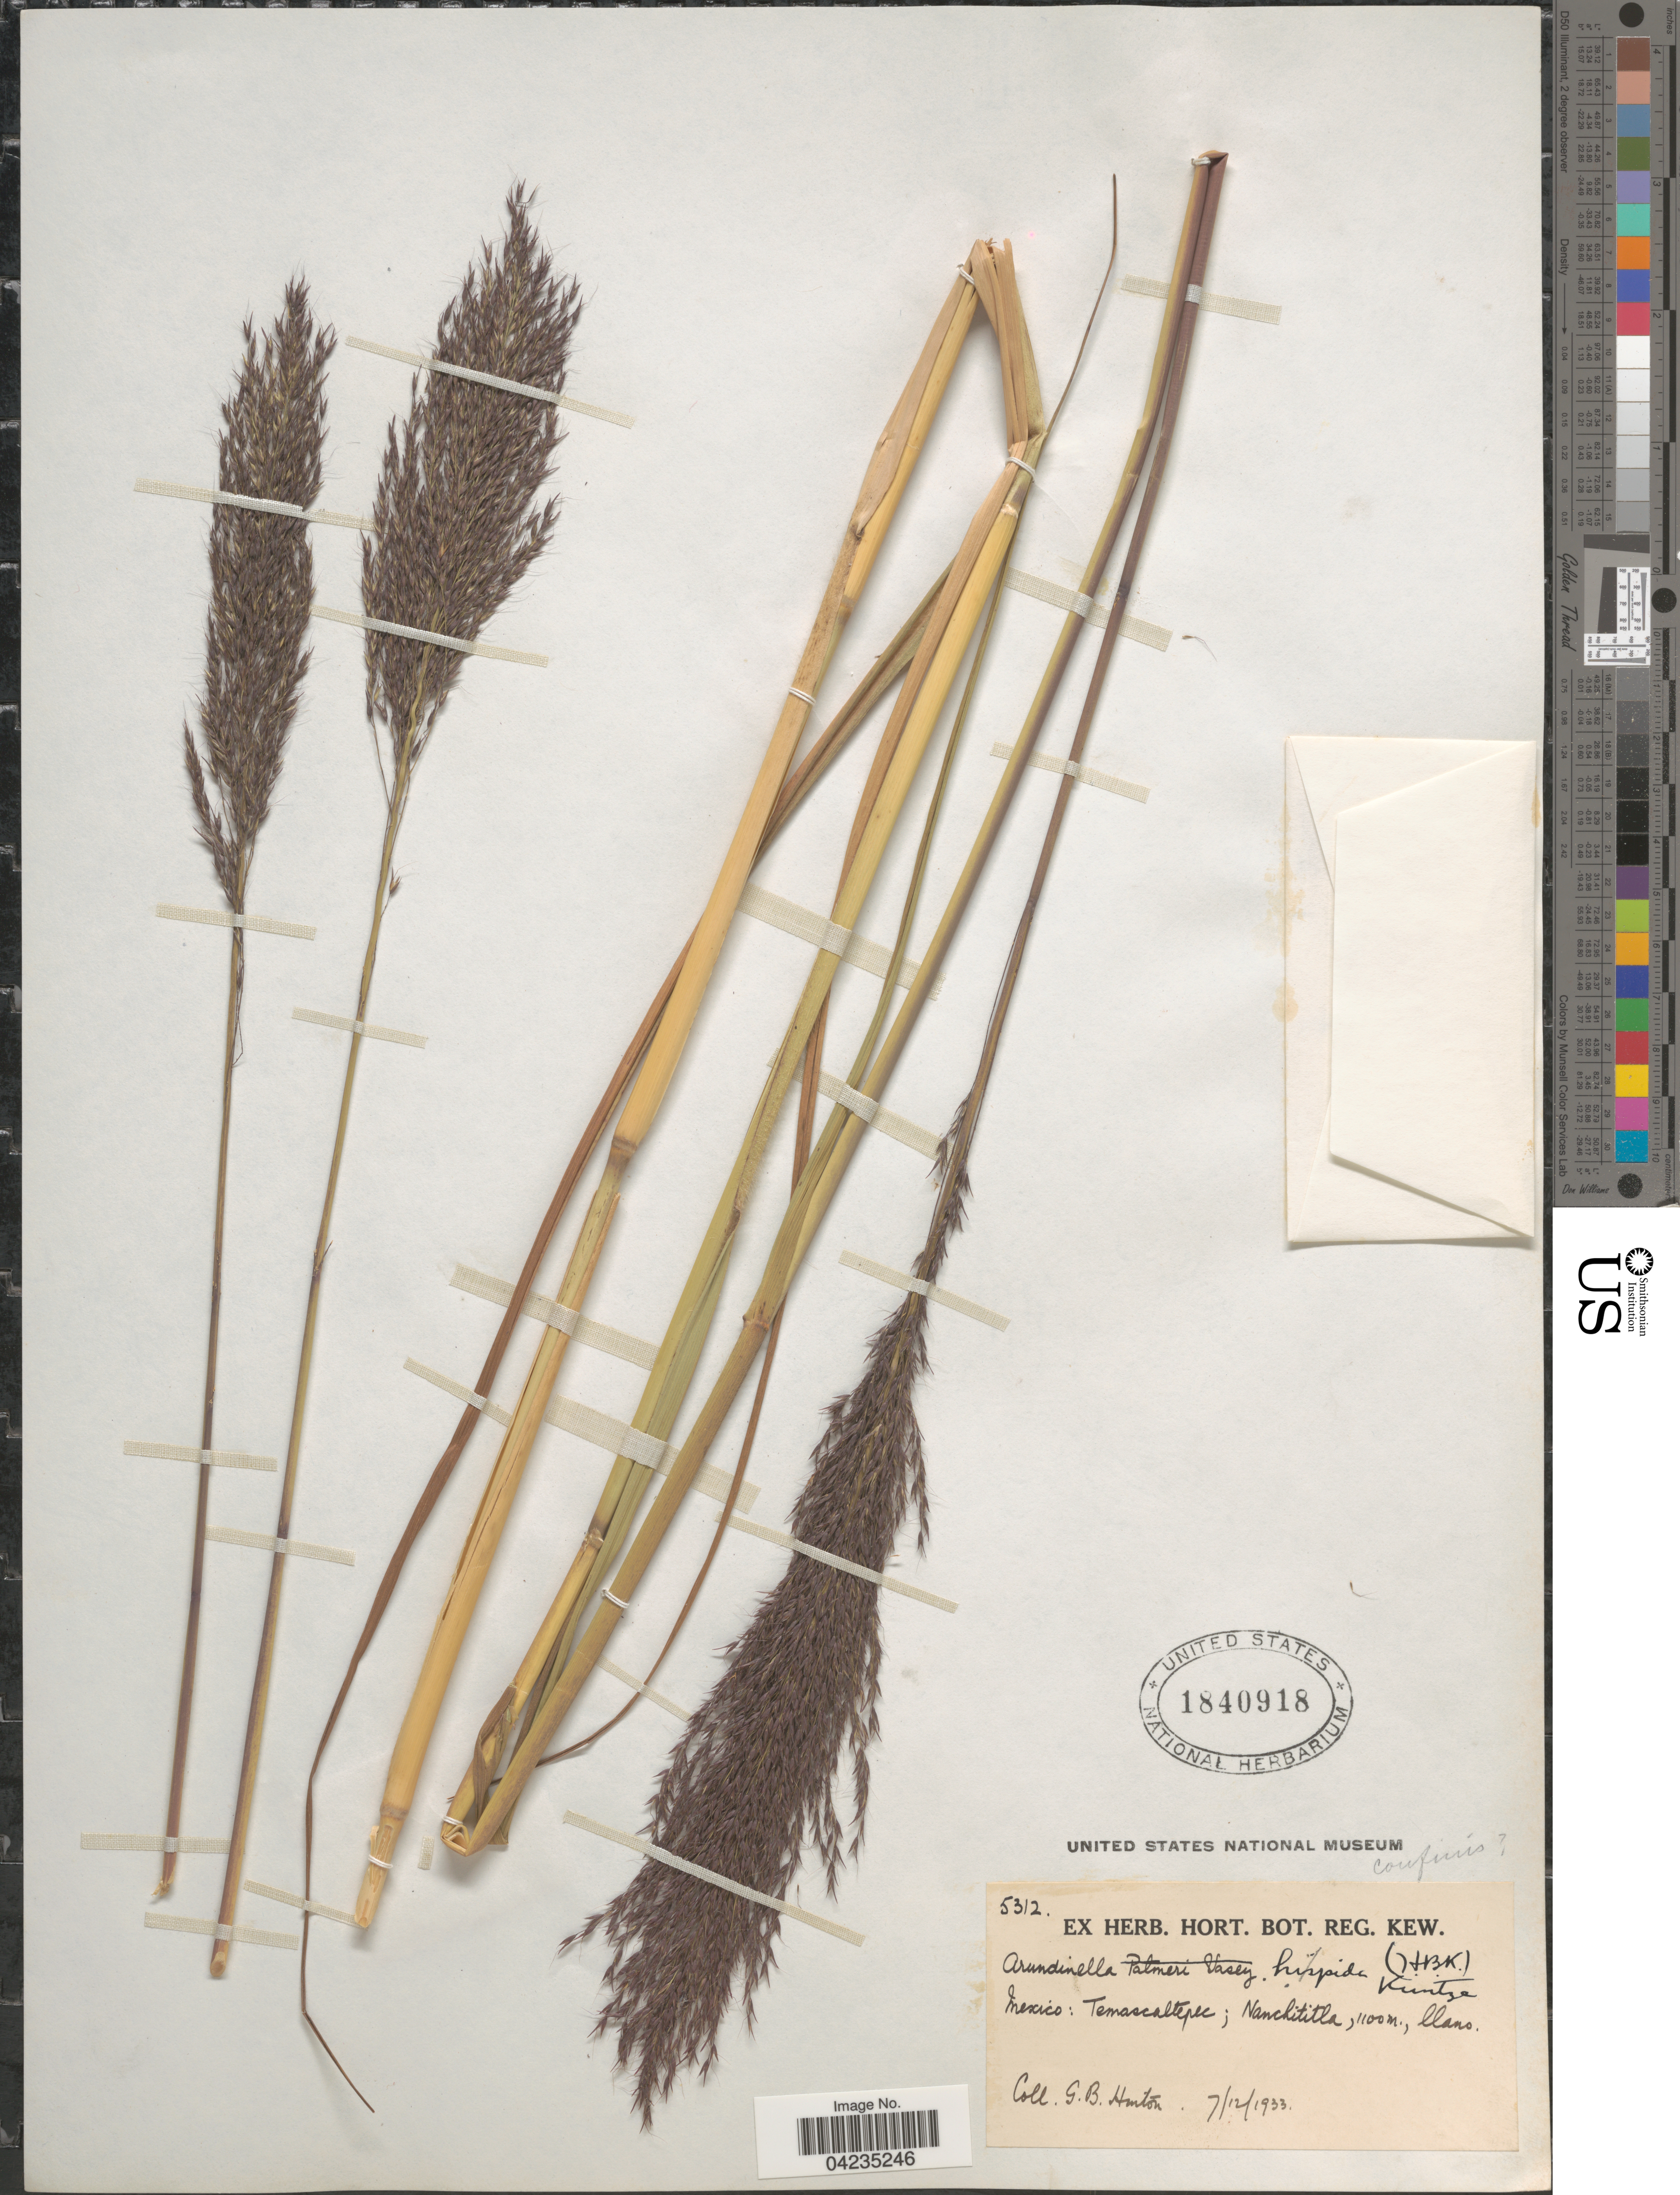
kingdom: Plantae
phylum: Tracheophyta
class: Liliopsida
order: Poales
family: Poaceae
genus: Arundinella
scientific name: Arundinella hispida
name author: (Humb. & Bonpl. ex Willd.) Kuntze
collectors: G. B. Hinton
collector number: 5312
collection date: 1933-12-07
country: Mexico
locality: Temascaltepec; Nanchititla.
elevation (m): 1100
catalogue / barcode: US 1840918